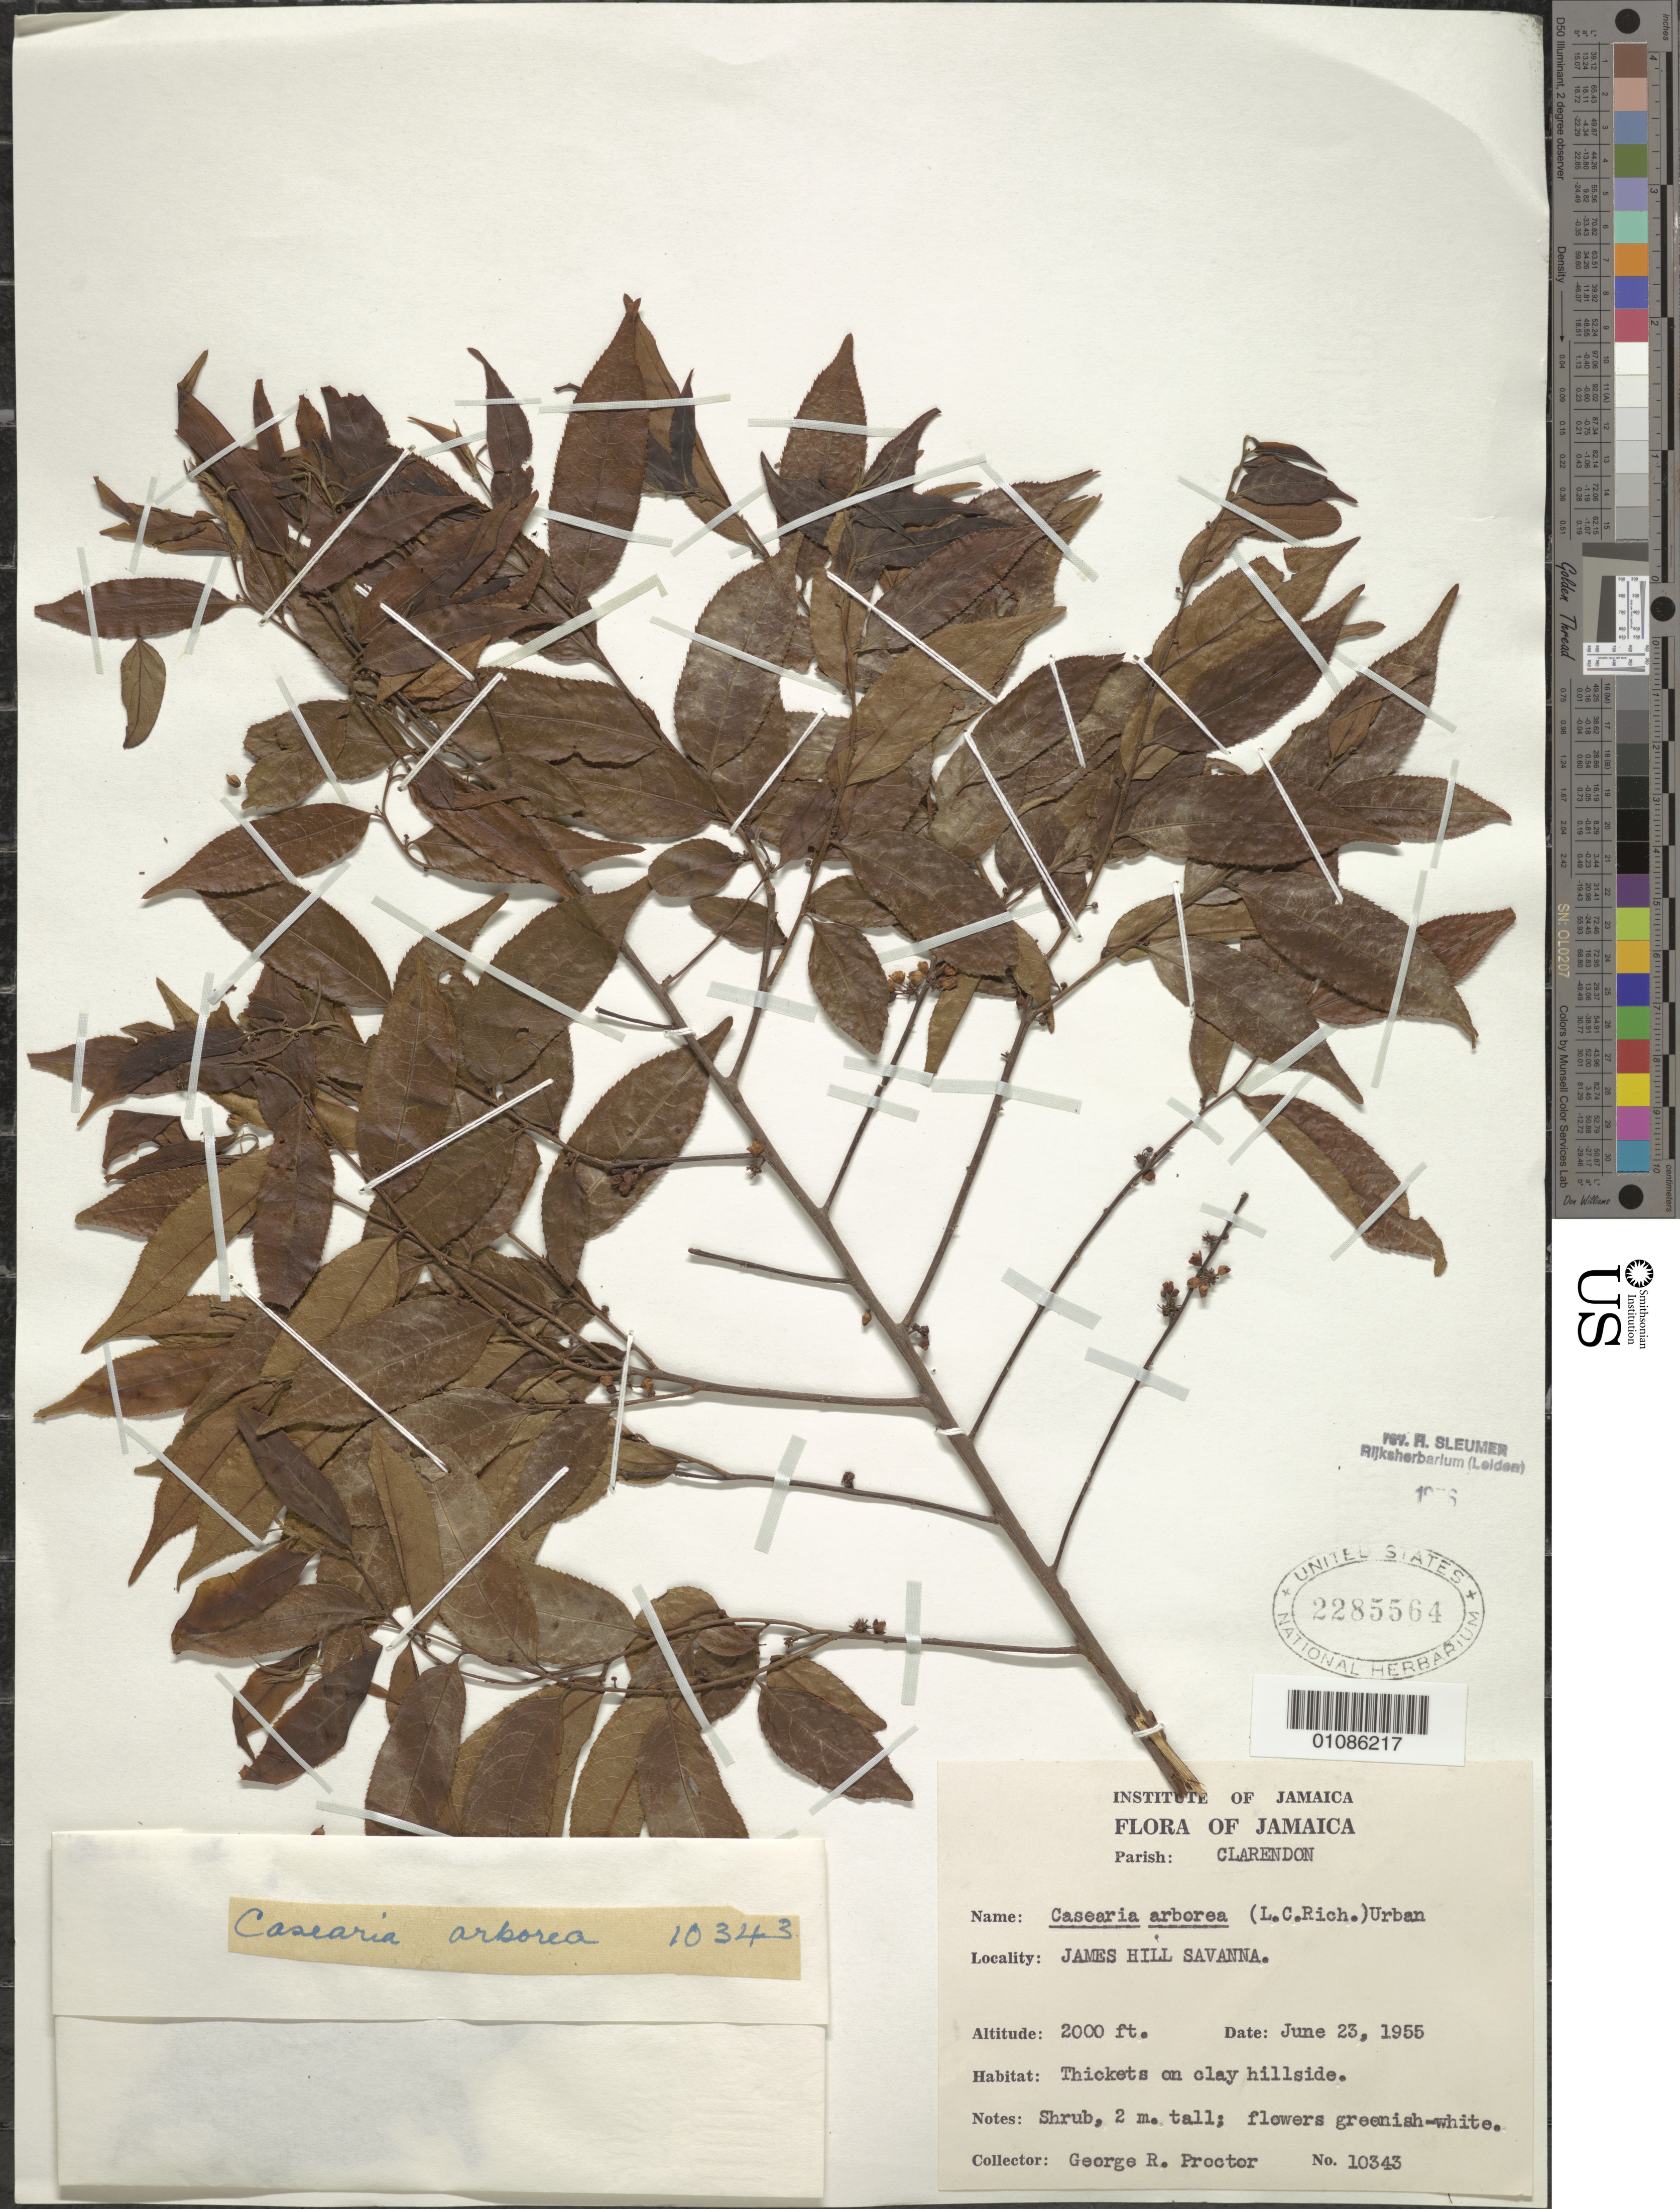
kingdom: Plantae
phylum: Tracheophyta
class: Magnoliopsida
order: Malpighiales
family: Salicaceae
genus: Casearia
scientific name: Casearia arborea subsp. arborea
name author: (Rich.) Urb.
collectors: G. R. Proctor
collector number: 10343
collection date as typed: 23 Jun 1955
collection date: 1955-06-23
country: Jamaica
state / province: Clarendon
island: Jamaica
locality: James hill savanna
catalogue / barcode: US 2285564